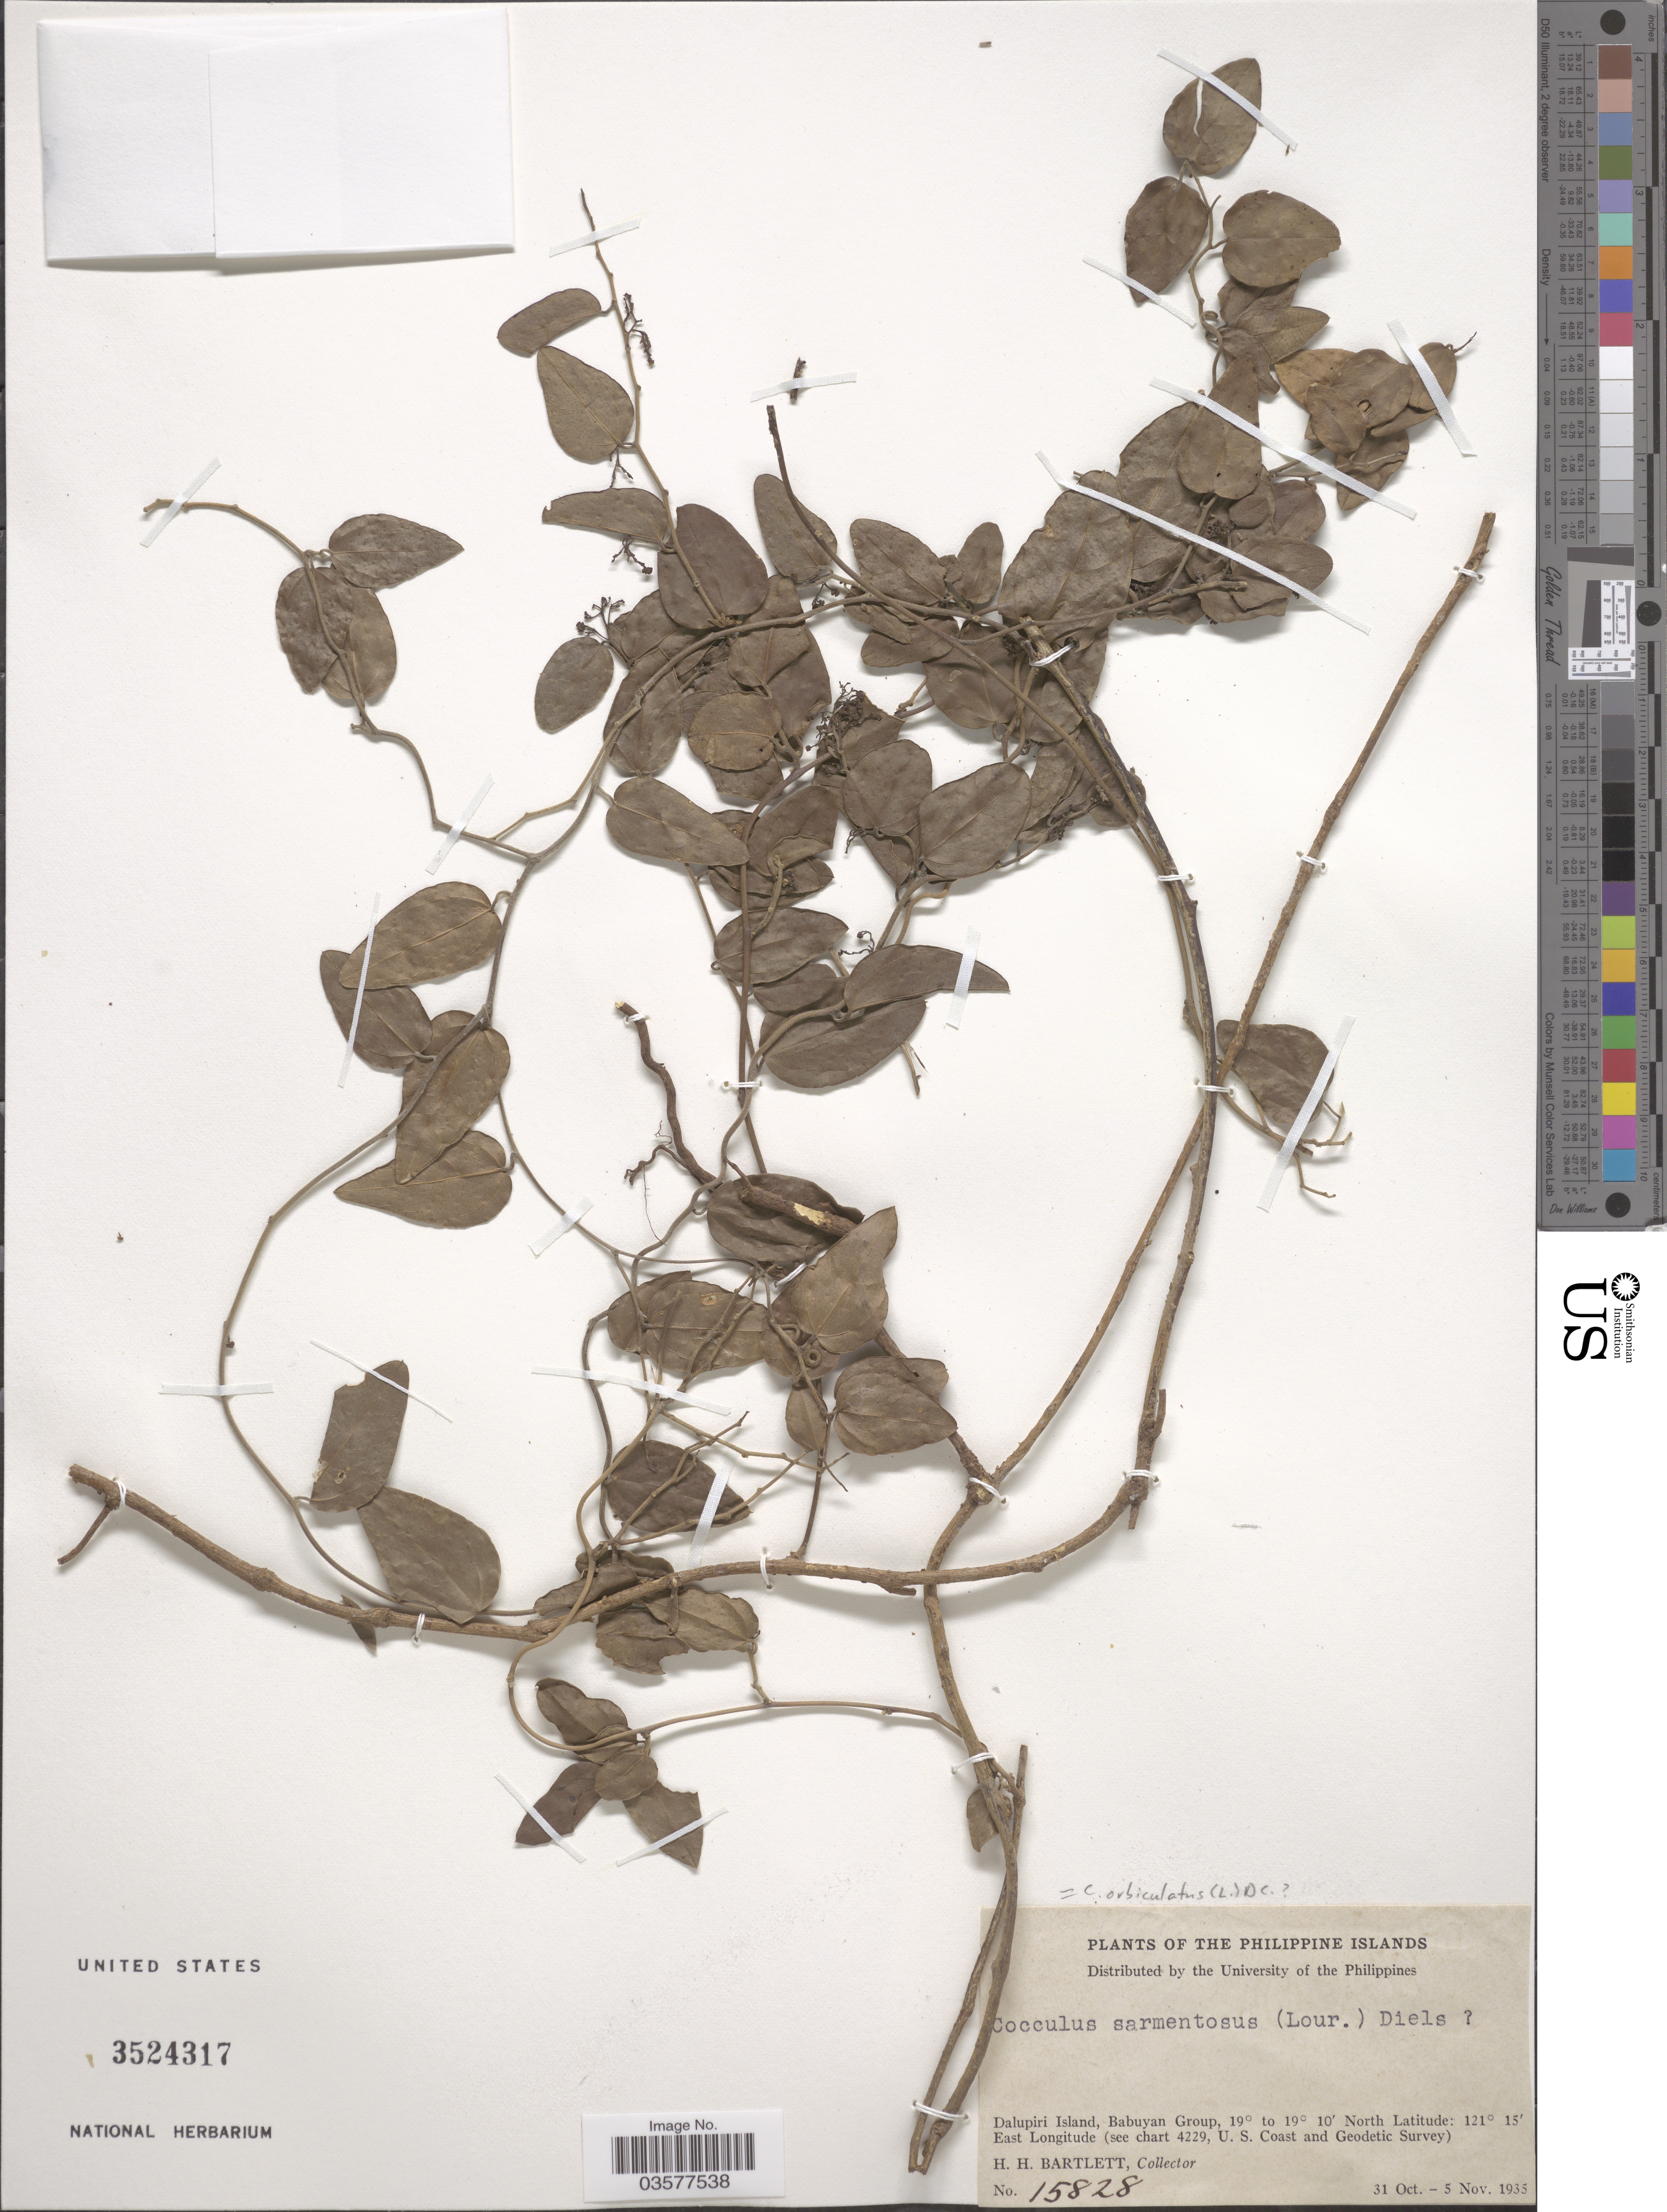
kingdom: Plantae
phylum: Tracheophyta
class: Magnoliopsida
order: Ranunculales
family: Menispermaceae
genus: Cocculus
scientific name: Cocculus orbiculatus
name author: (L.) DC.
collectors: H. H. Bartlett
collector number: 15828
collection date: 1935-10-31/1935-11-05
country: Philippines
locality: Dalupiri Island, Babuyan Group.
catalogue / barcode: US 3524317